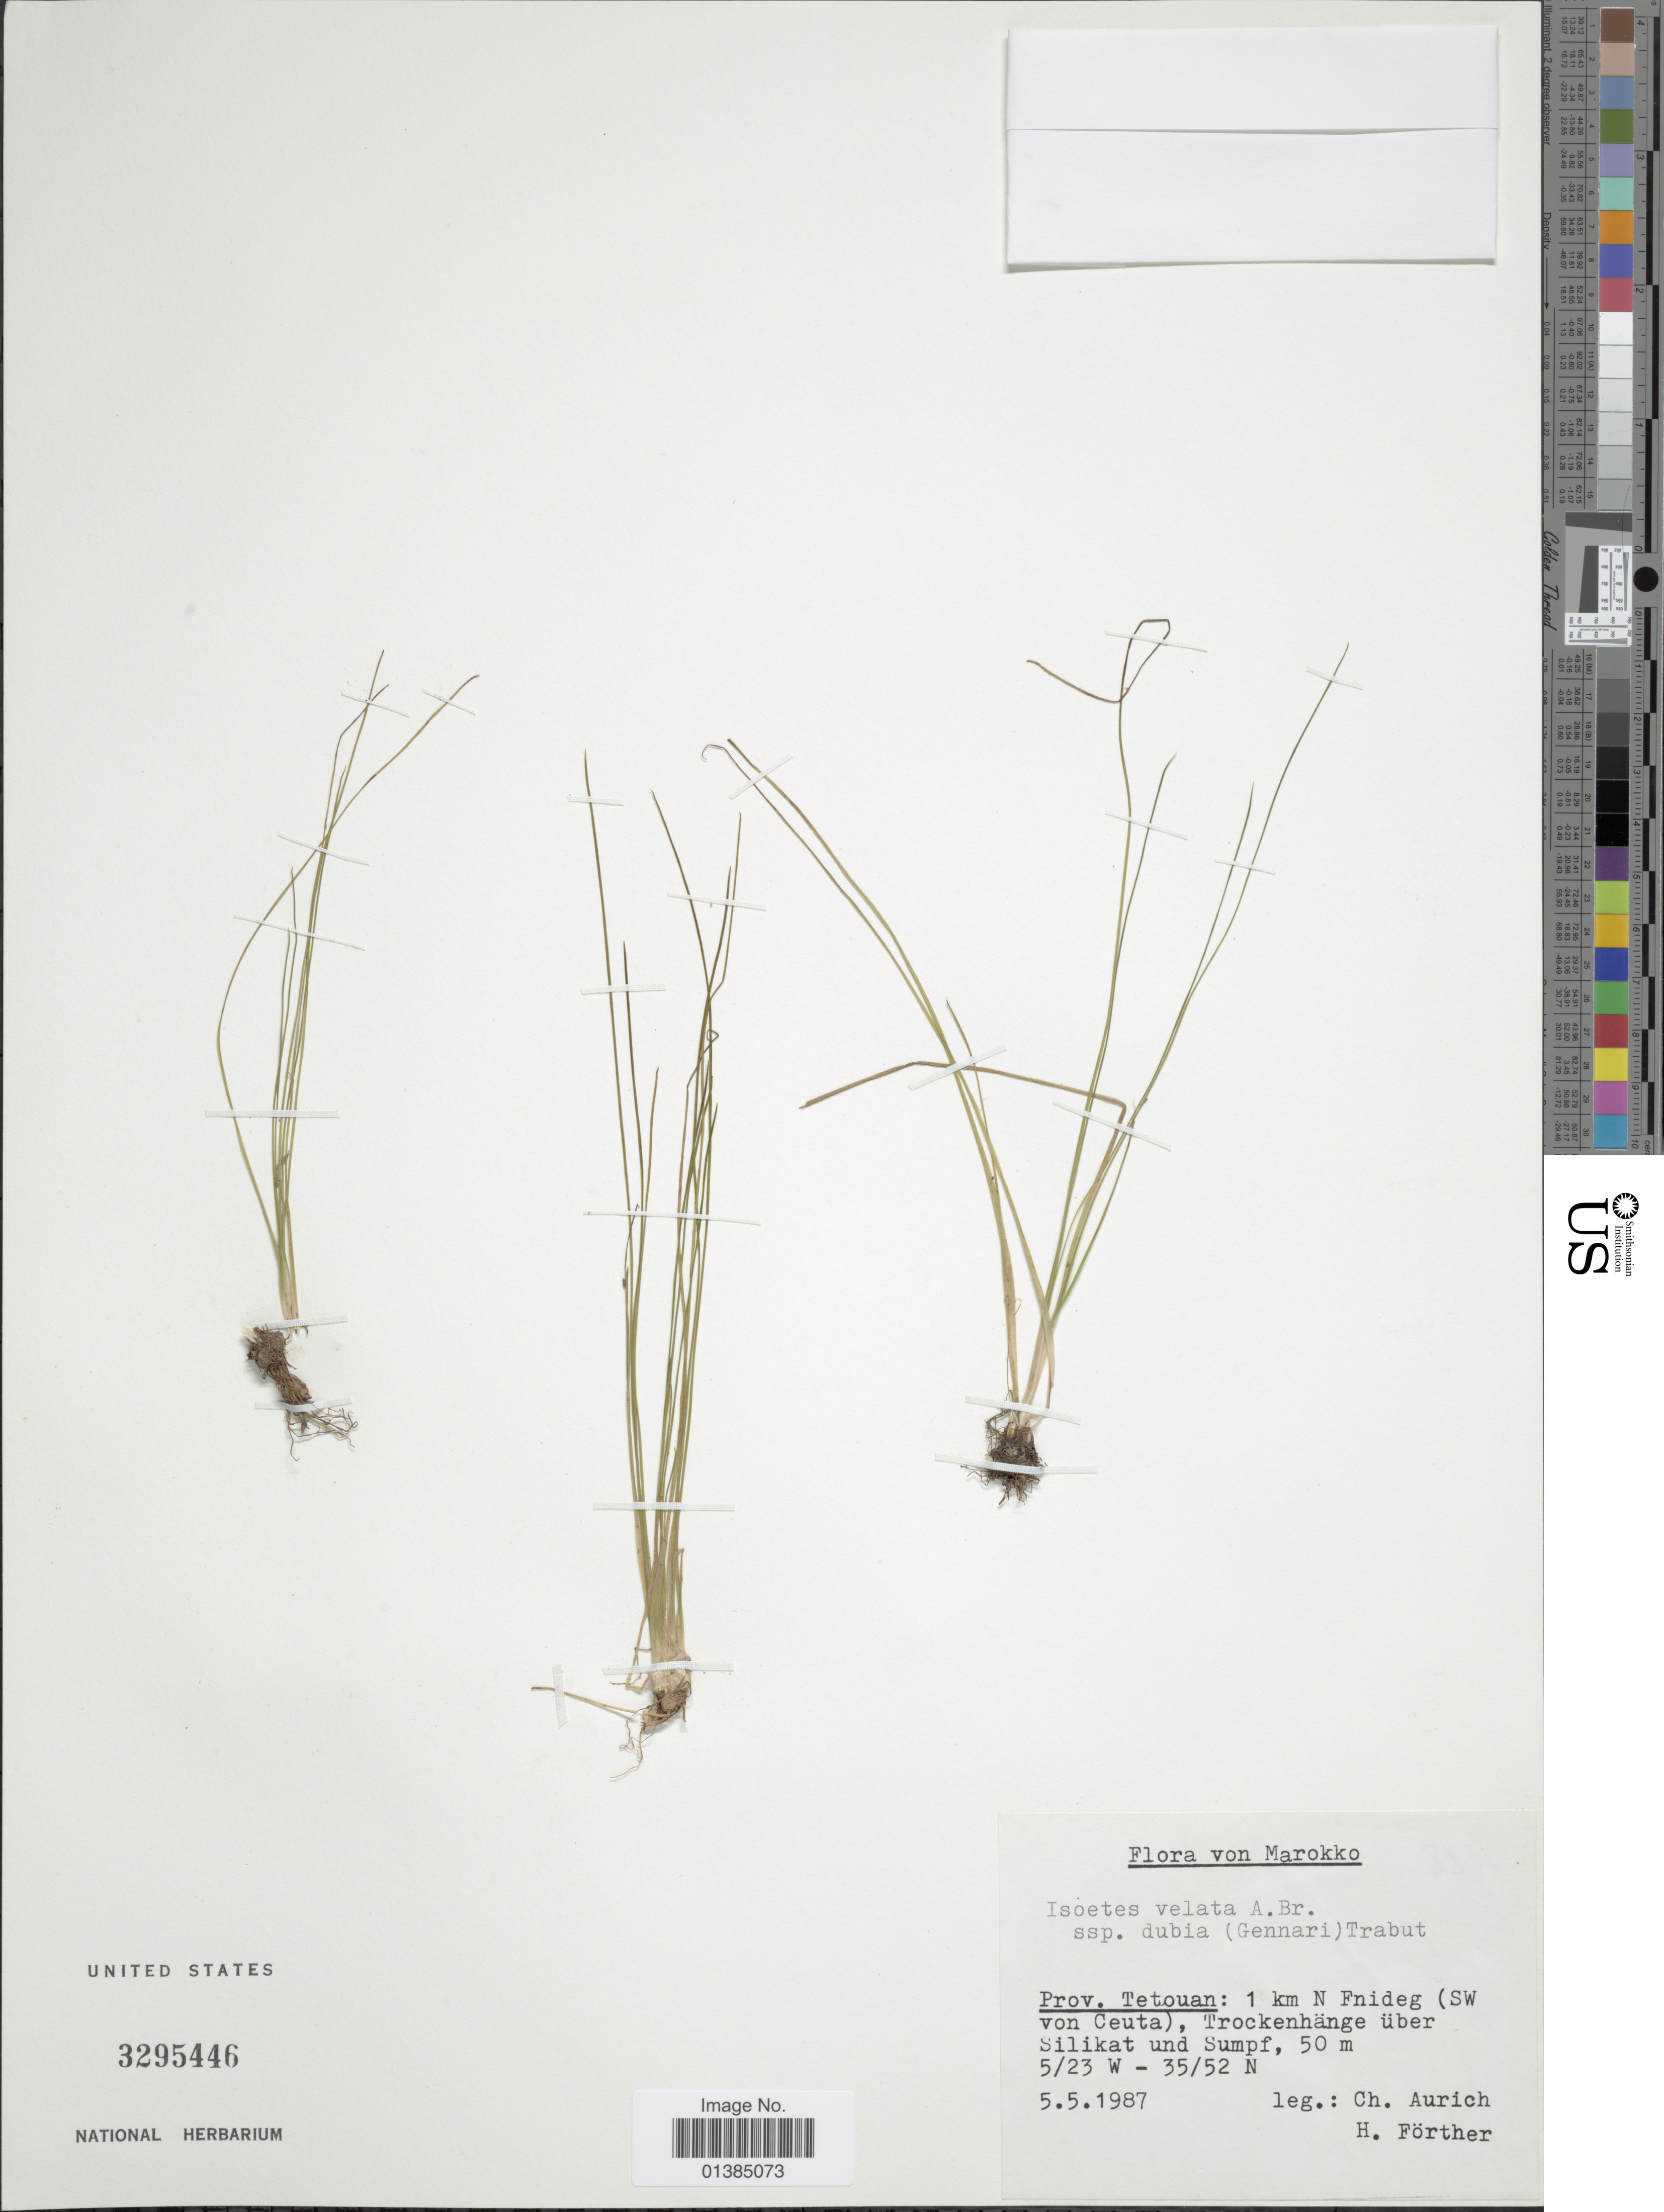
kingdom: Plantae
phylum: Tracheophyta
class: Lycopodiopsida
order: Isoetales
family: Isoetaceae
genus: Isoetes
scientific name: Isoetes velata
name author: A. Braun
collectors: C. Aurich & H. Förther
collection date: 1987-05-05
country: Morocco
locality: Prov. Tetouan: 1 km N Fnideg (SW von Ceuta), Trockenhänge über Silikat und Sumpf.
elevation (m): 50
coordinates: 35/52 N, 5/23 W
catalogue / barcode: US 3295446